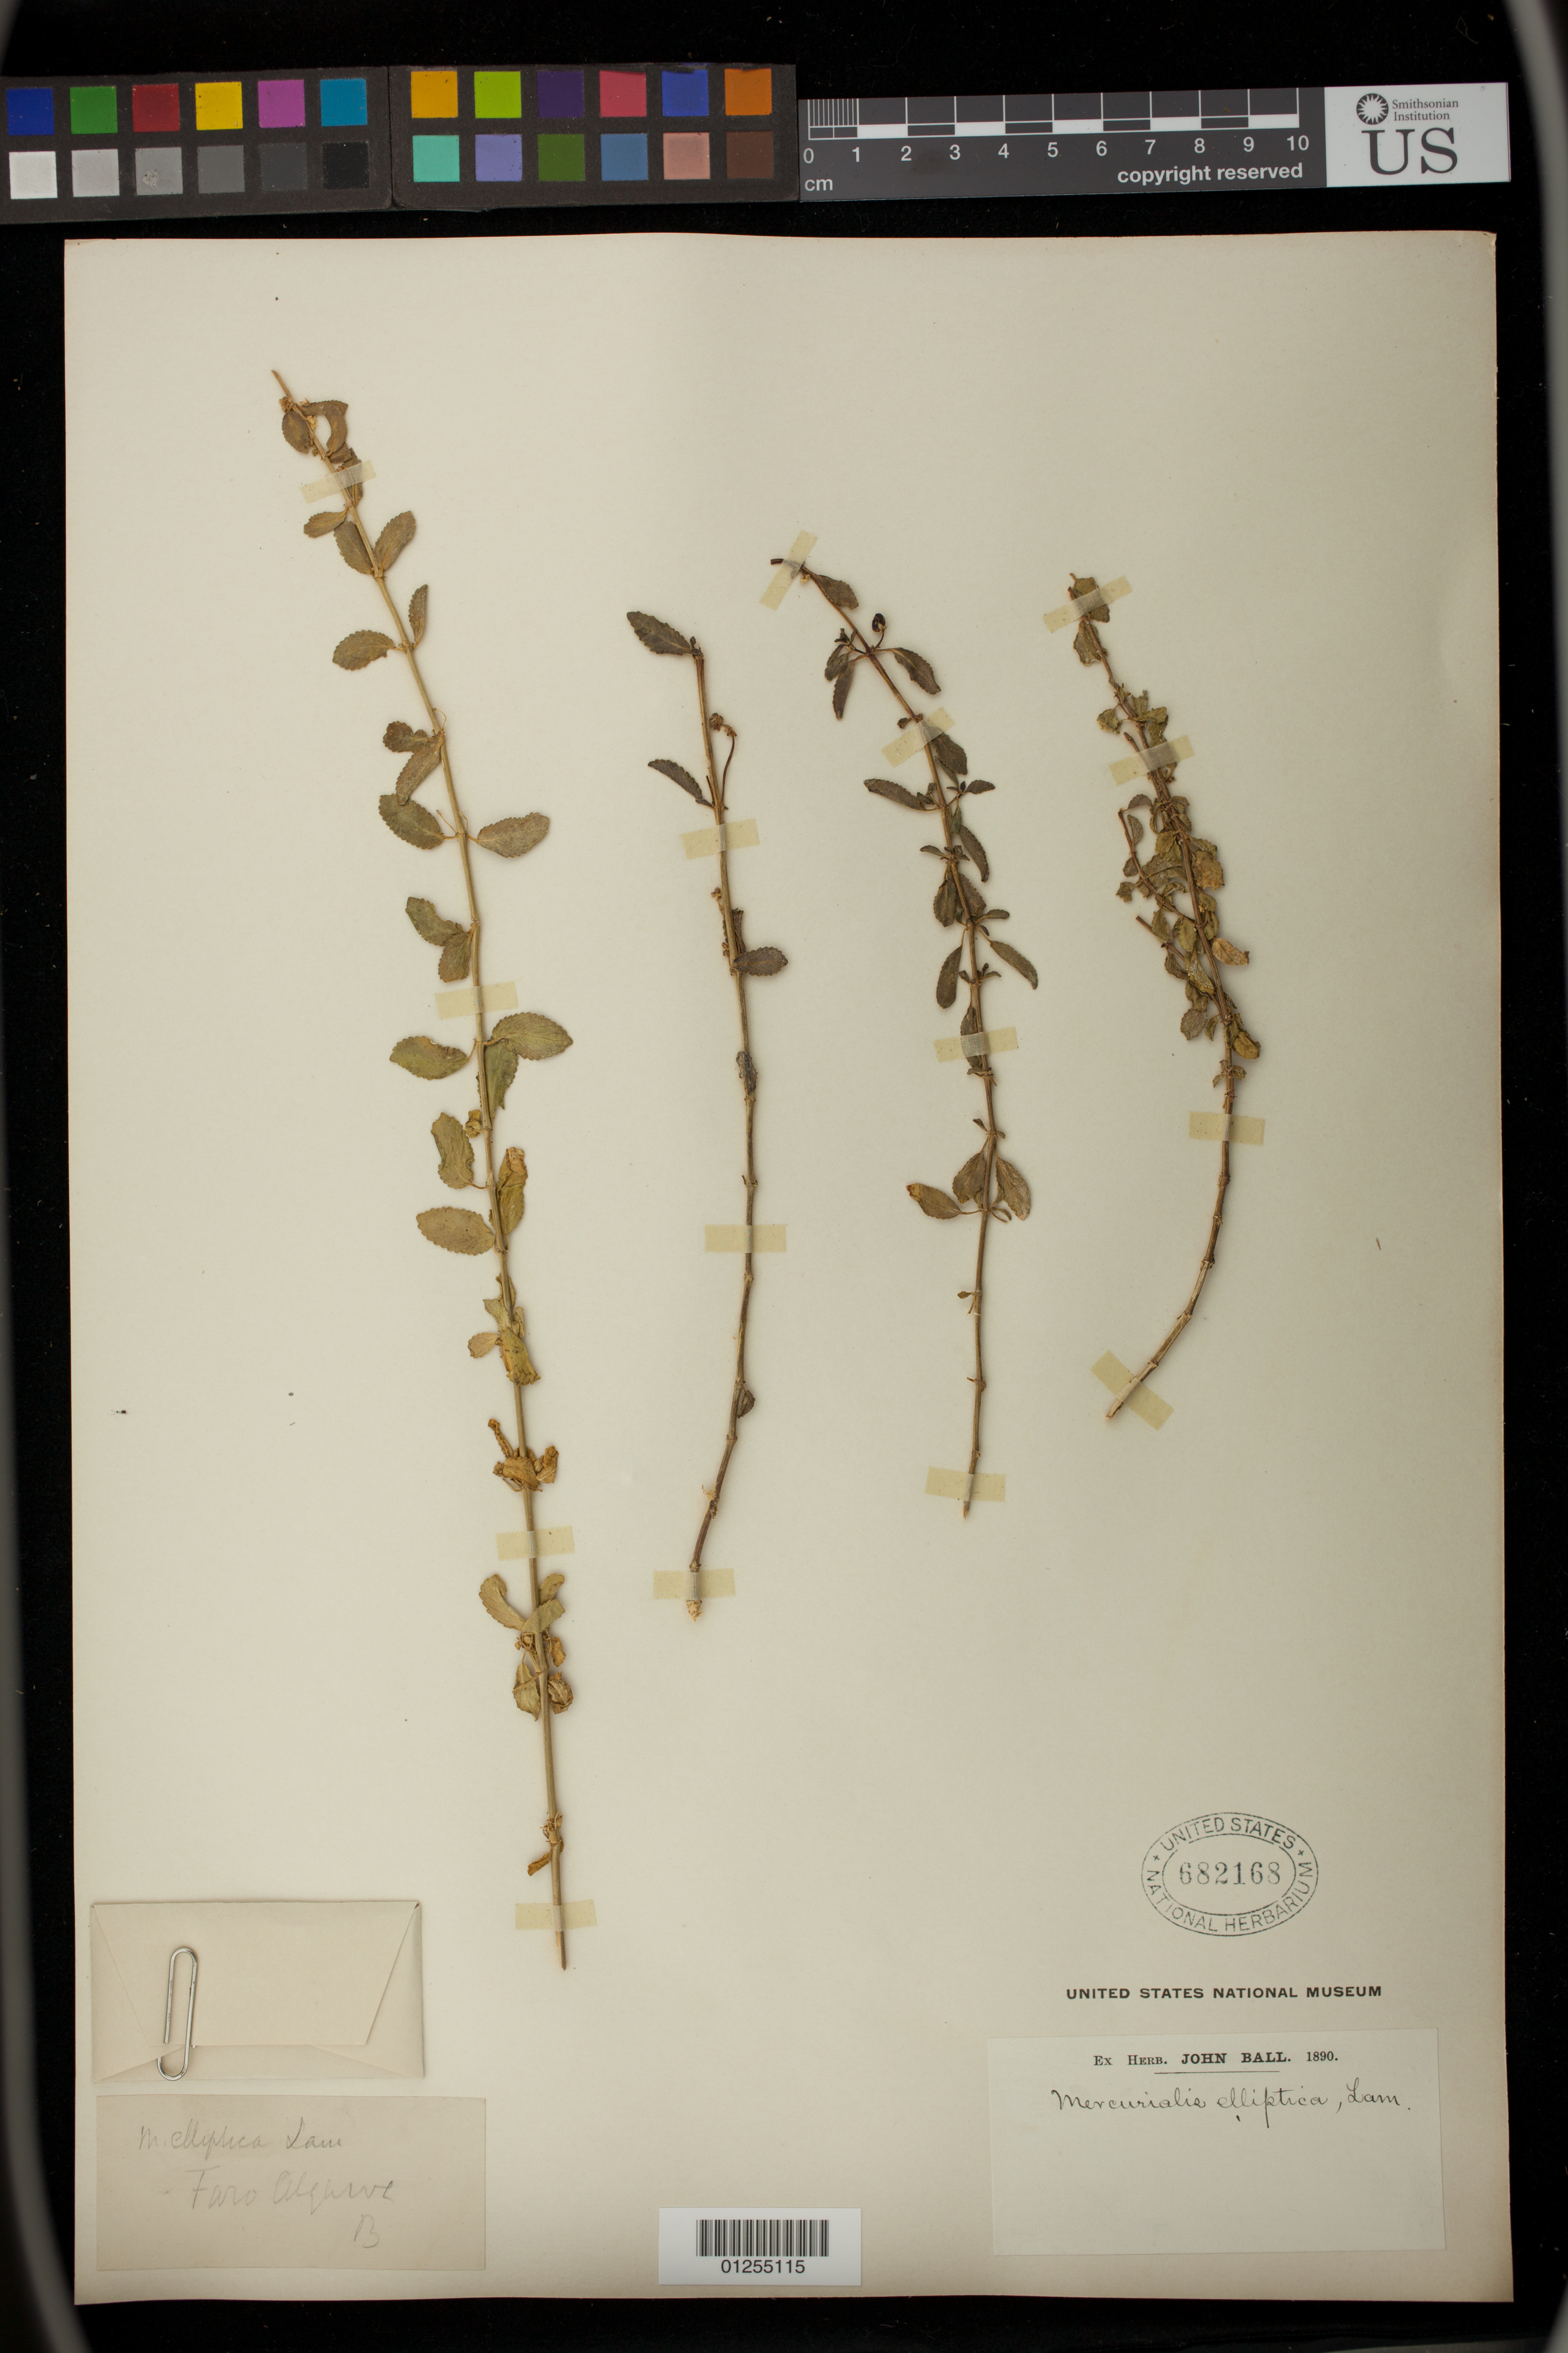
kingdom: Plantae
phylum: Tracheophyta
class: Magnoliopsida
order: Malpighiales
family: Euphorbiaceae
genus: Mercurialis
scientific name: Mercurialis elliptica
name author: Lam.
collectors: J. Ball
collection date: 1890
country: Portugal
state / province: Faro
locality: Faro Algarve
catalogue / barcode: US 682168